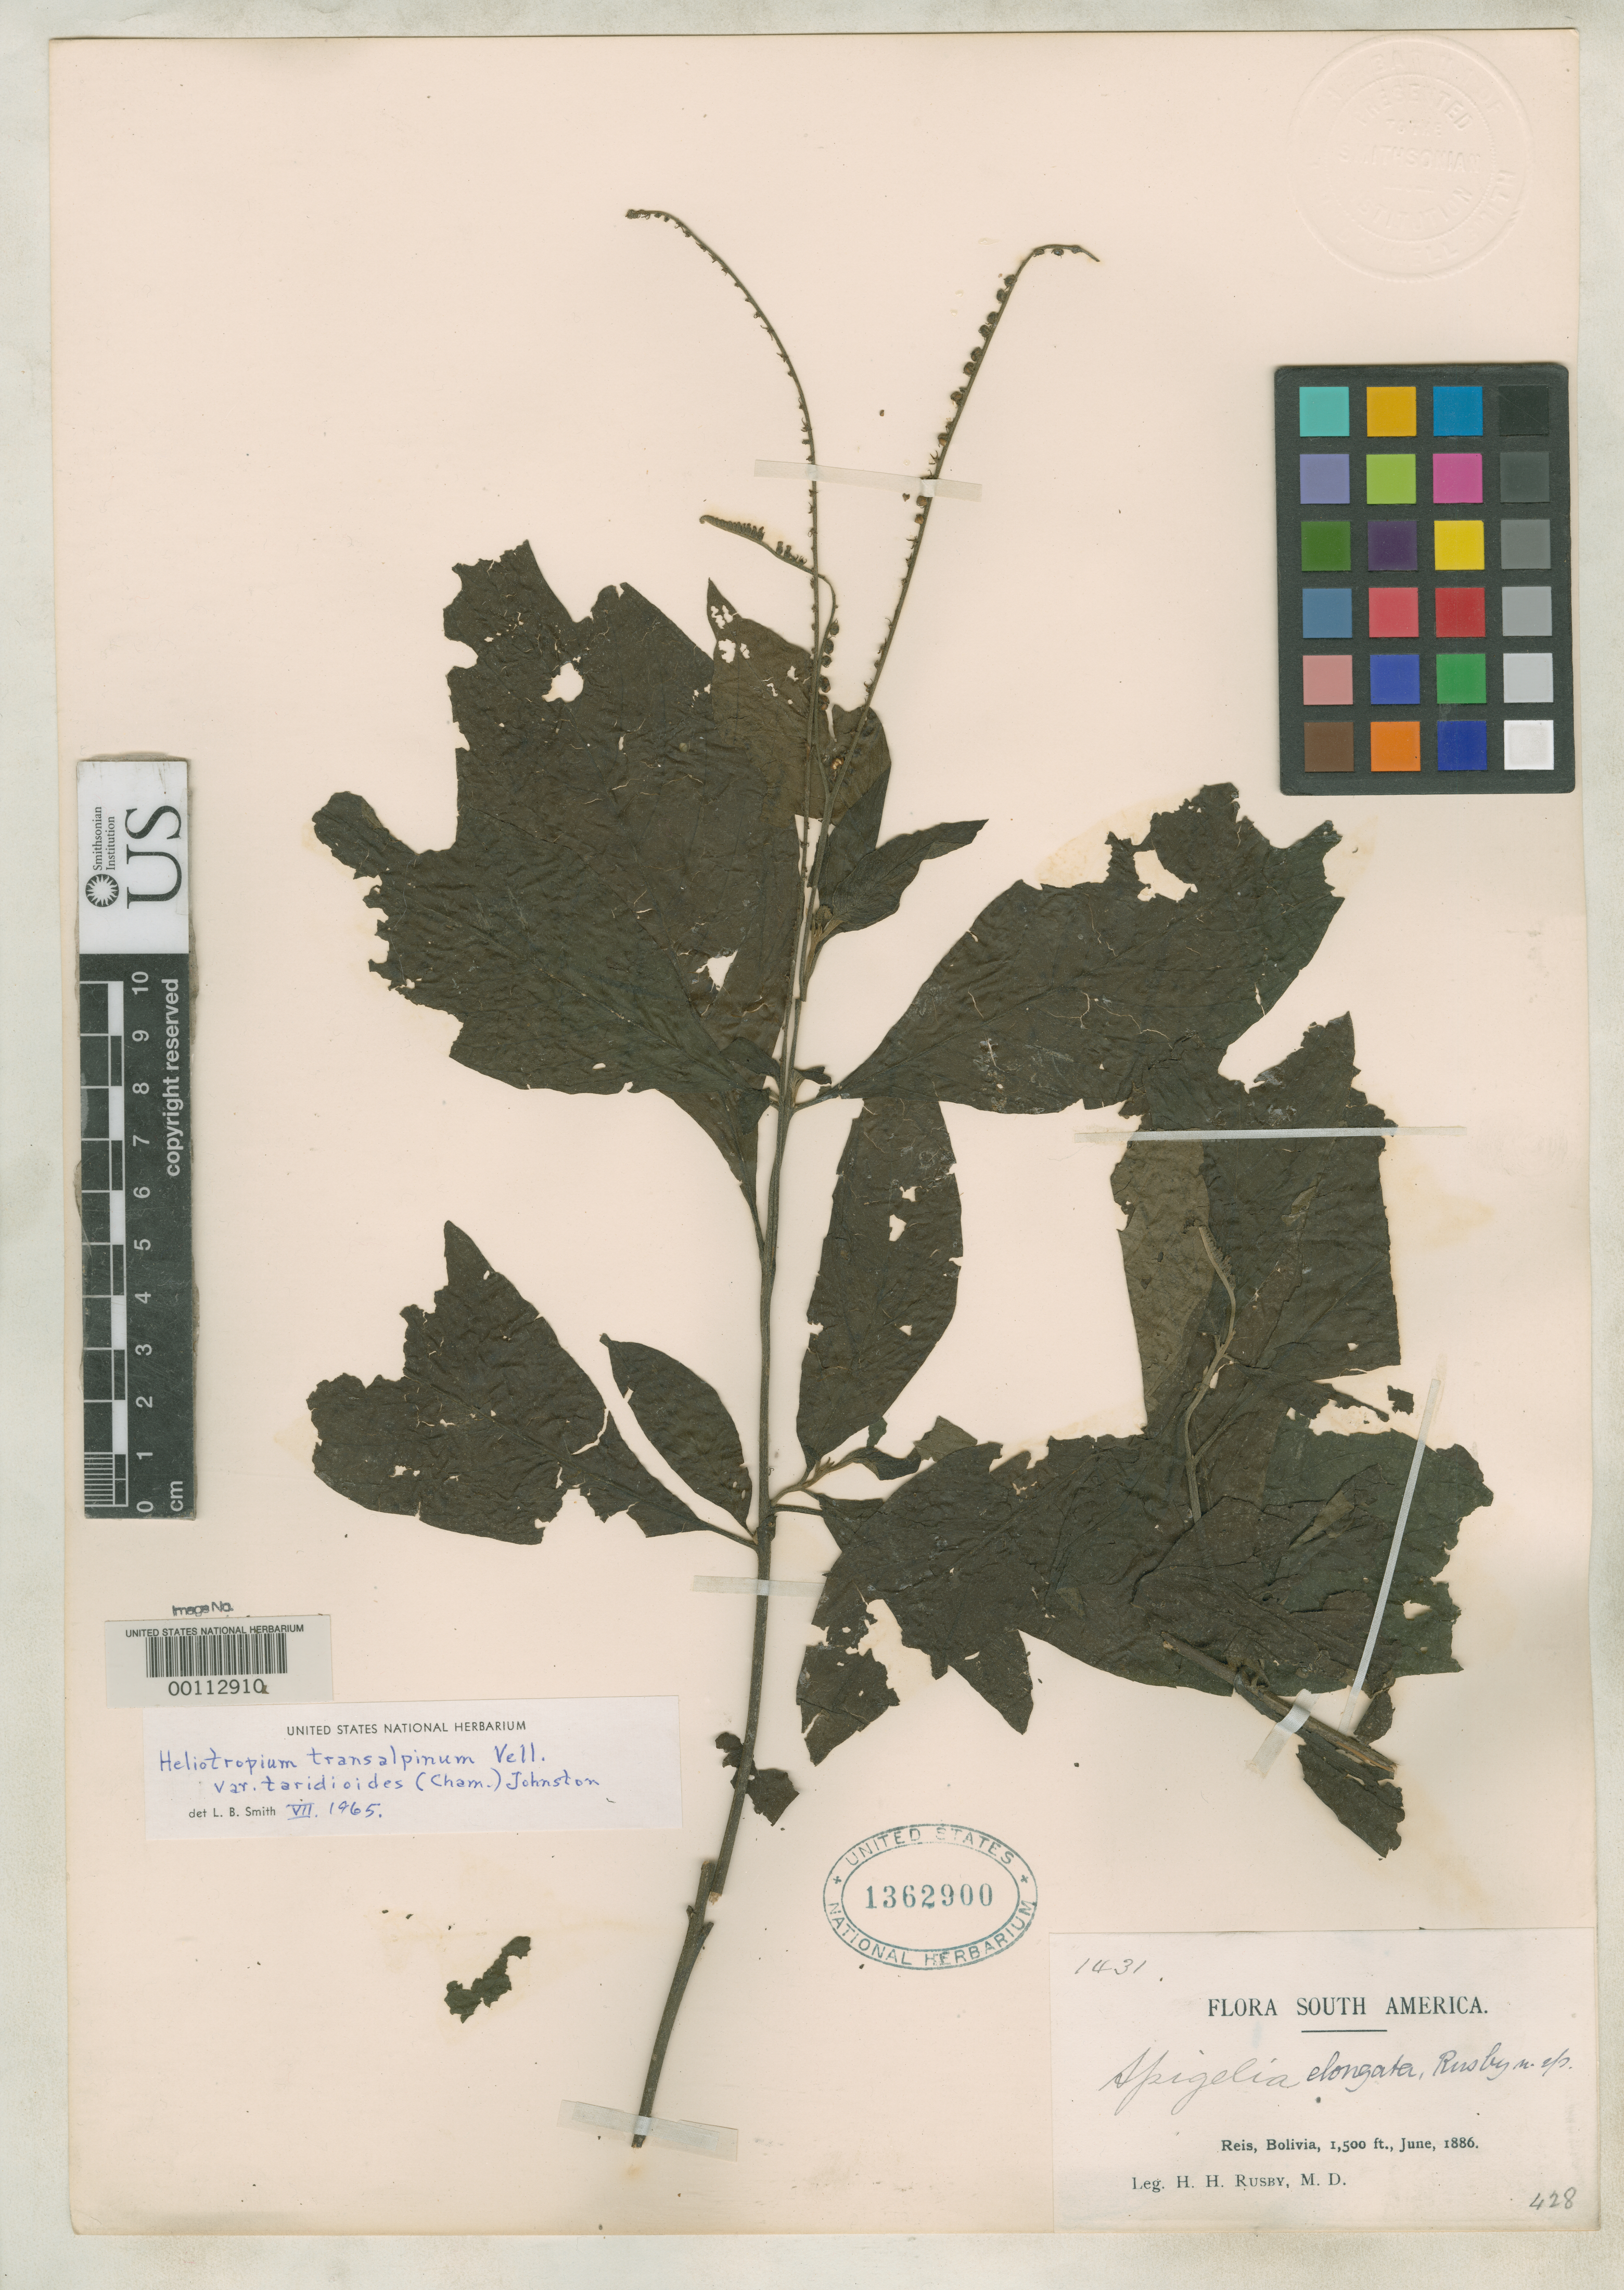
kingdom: Plantae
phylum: Tracheophyta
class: Magnoliopsida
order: Gentianales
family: Loganiaceae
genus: Spigelia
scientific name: Spigelia elongata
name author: Rusby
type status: Type Collection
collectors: H. H. Rusby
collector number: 1431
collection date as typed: Jun 1886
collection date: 1886-06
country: Bolivia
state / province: Pando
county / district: Nicolas Suarez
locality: Reis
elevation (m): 457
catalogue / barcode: US 1362900